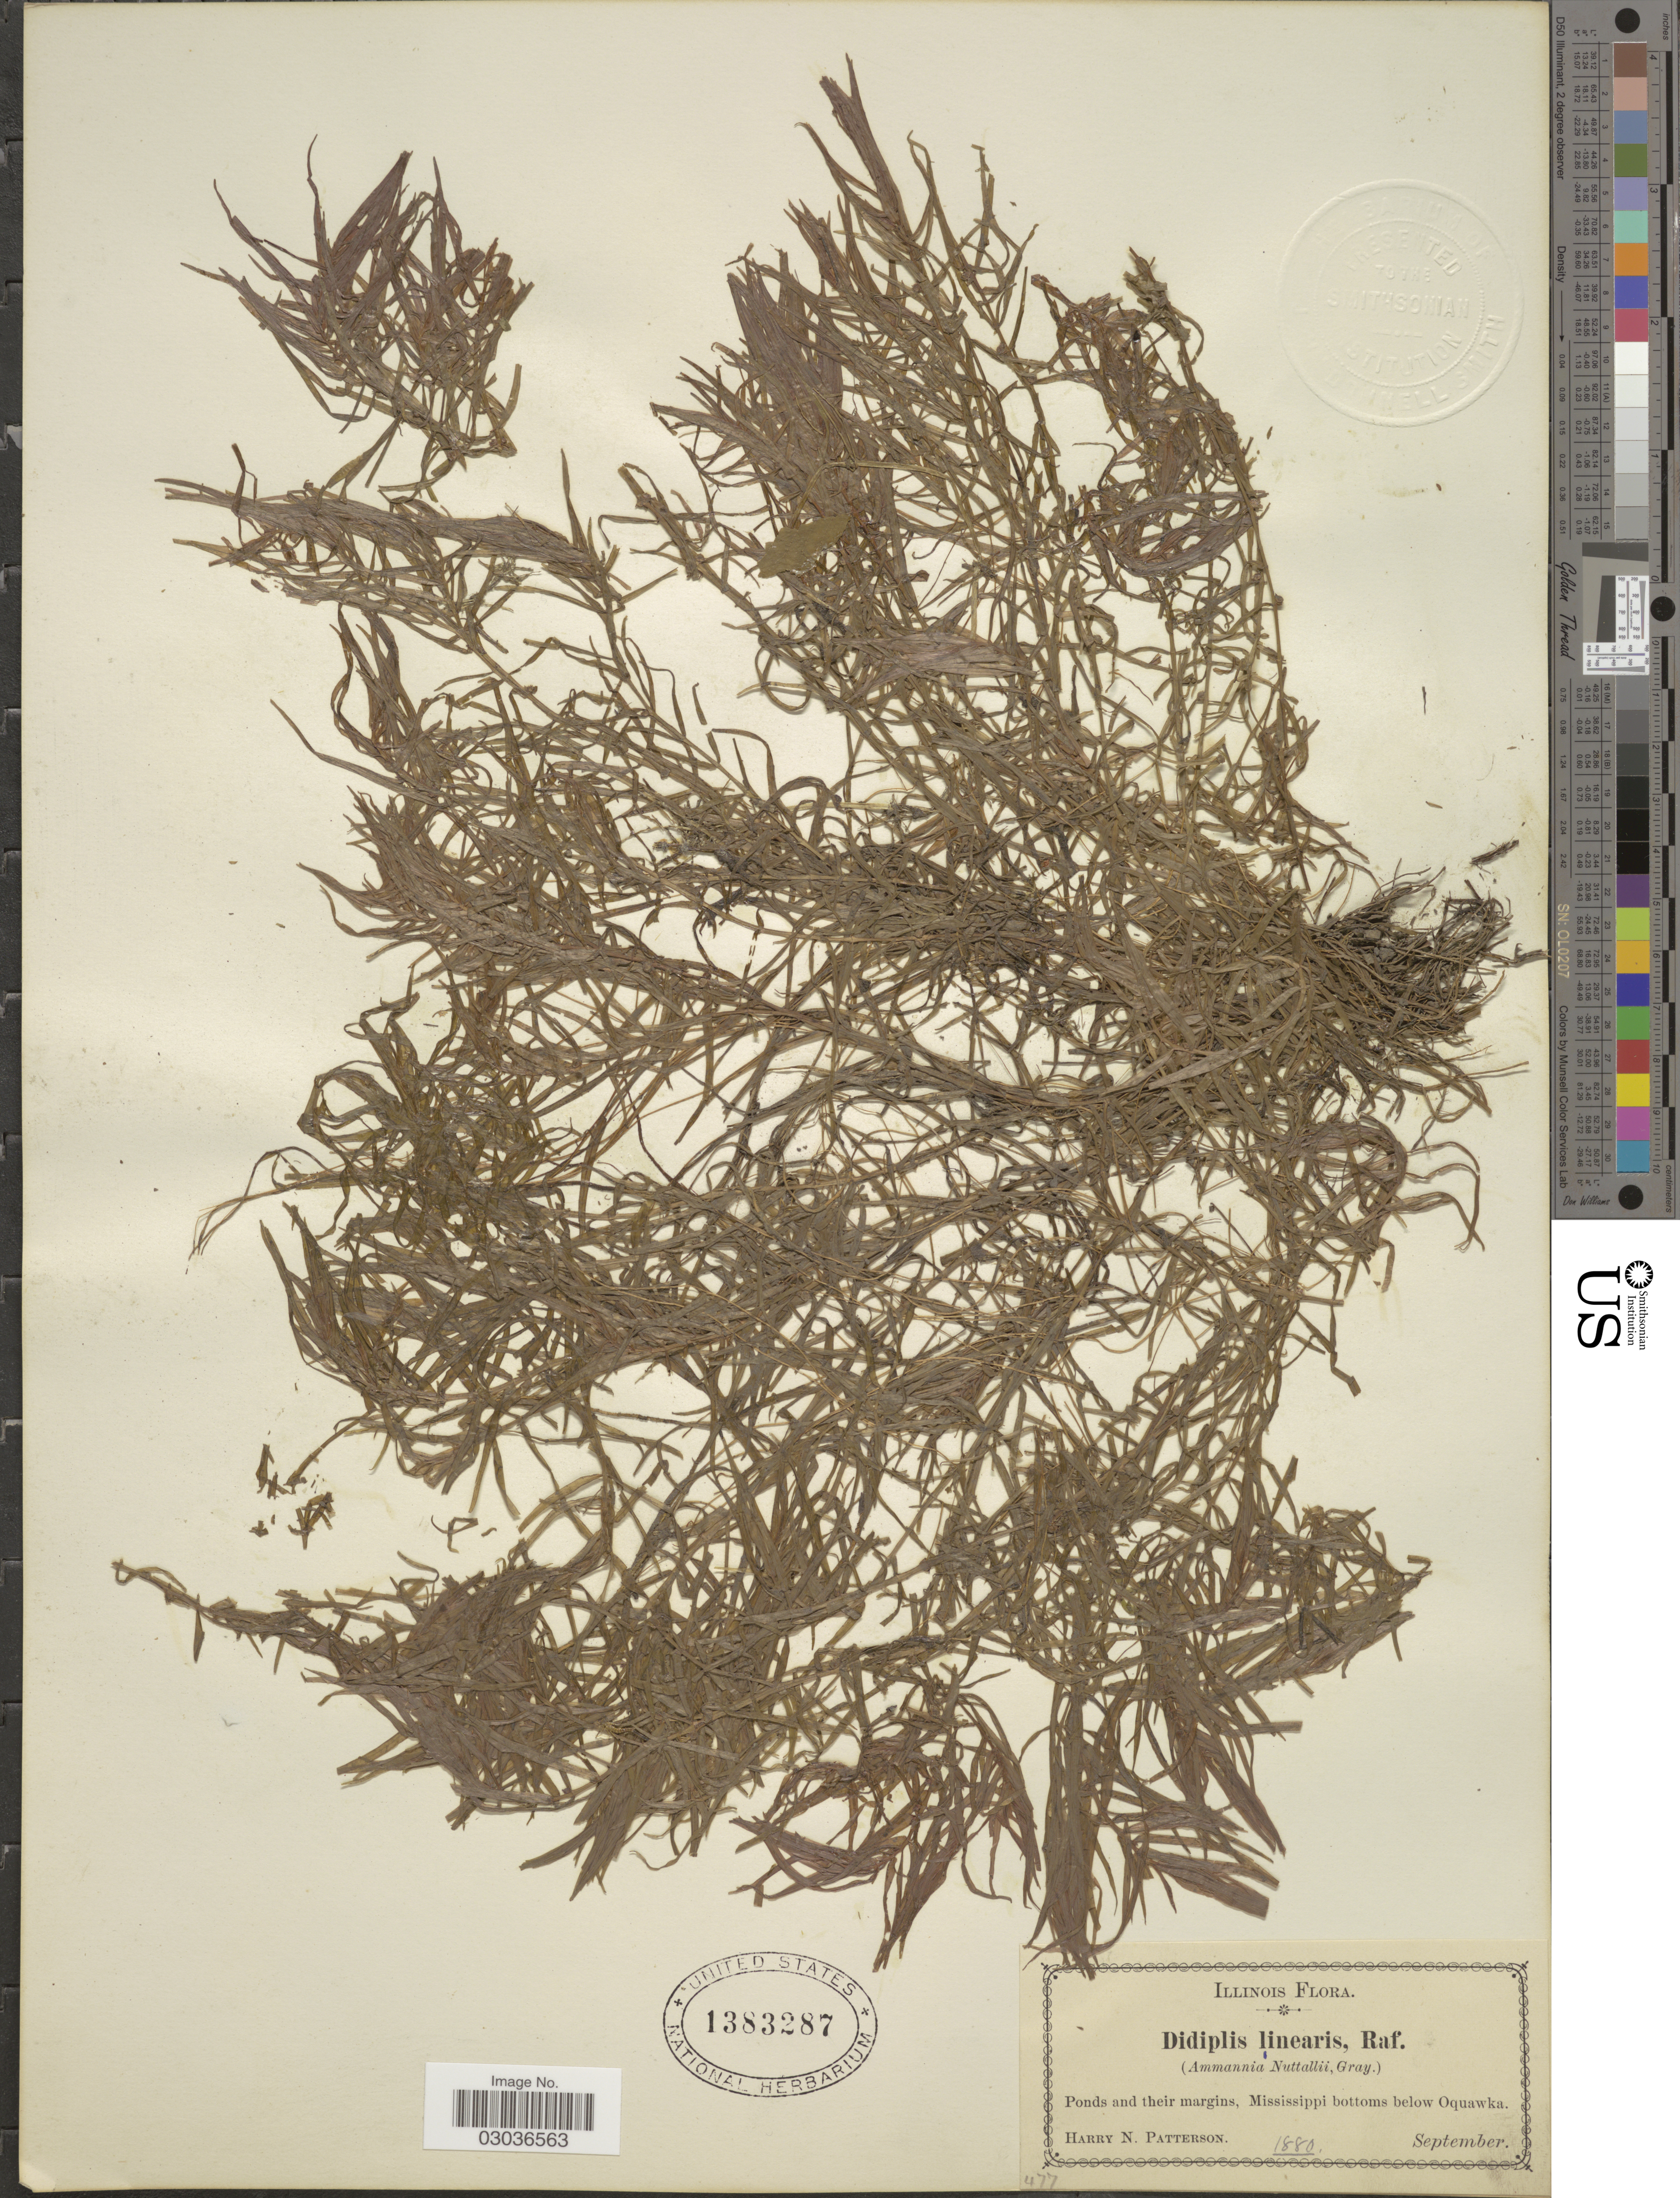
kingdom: Plantae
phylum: Tracheophyta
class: Magnoliopsida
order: Myrtales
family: Lythraceae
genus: Didiplis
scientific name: Didiplis diandra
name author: (Nutt. ex DC.) Alph. Wood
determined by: Strong, Mark T., (BOT), Smithsonian Institution - National Museum of Natural History (UNITED STATES)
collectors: H. N. Patterson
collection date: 1880-09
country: United States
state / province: Illinois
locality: Ponds and their margins, Mississippi bottoms below Oquawka.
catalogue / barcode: US 1383287